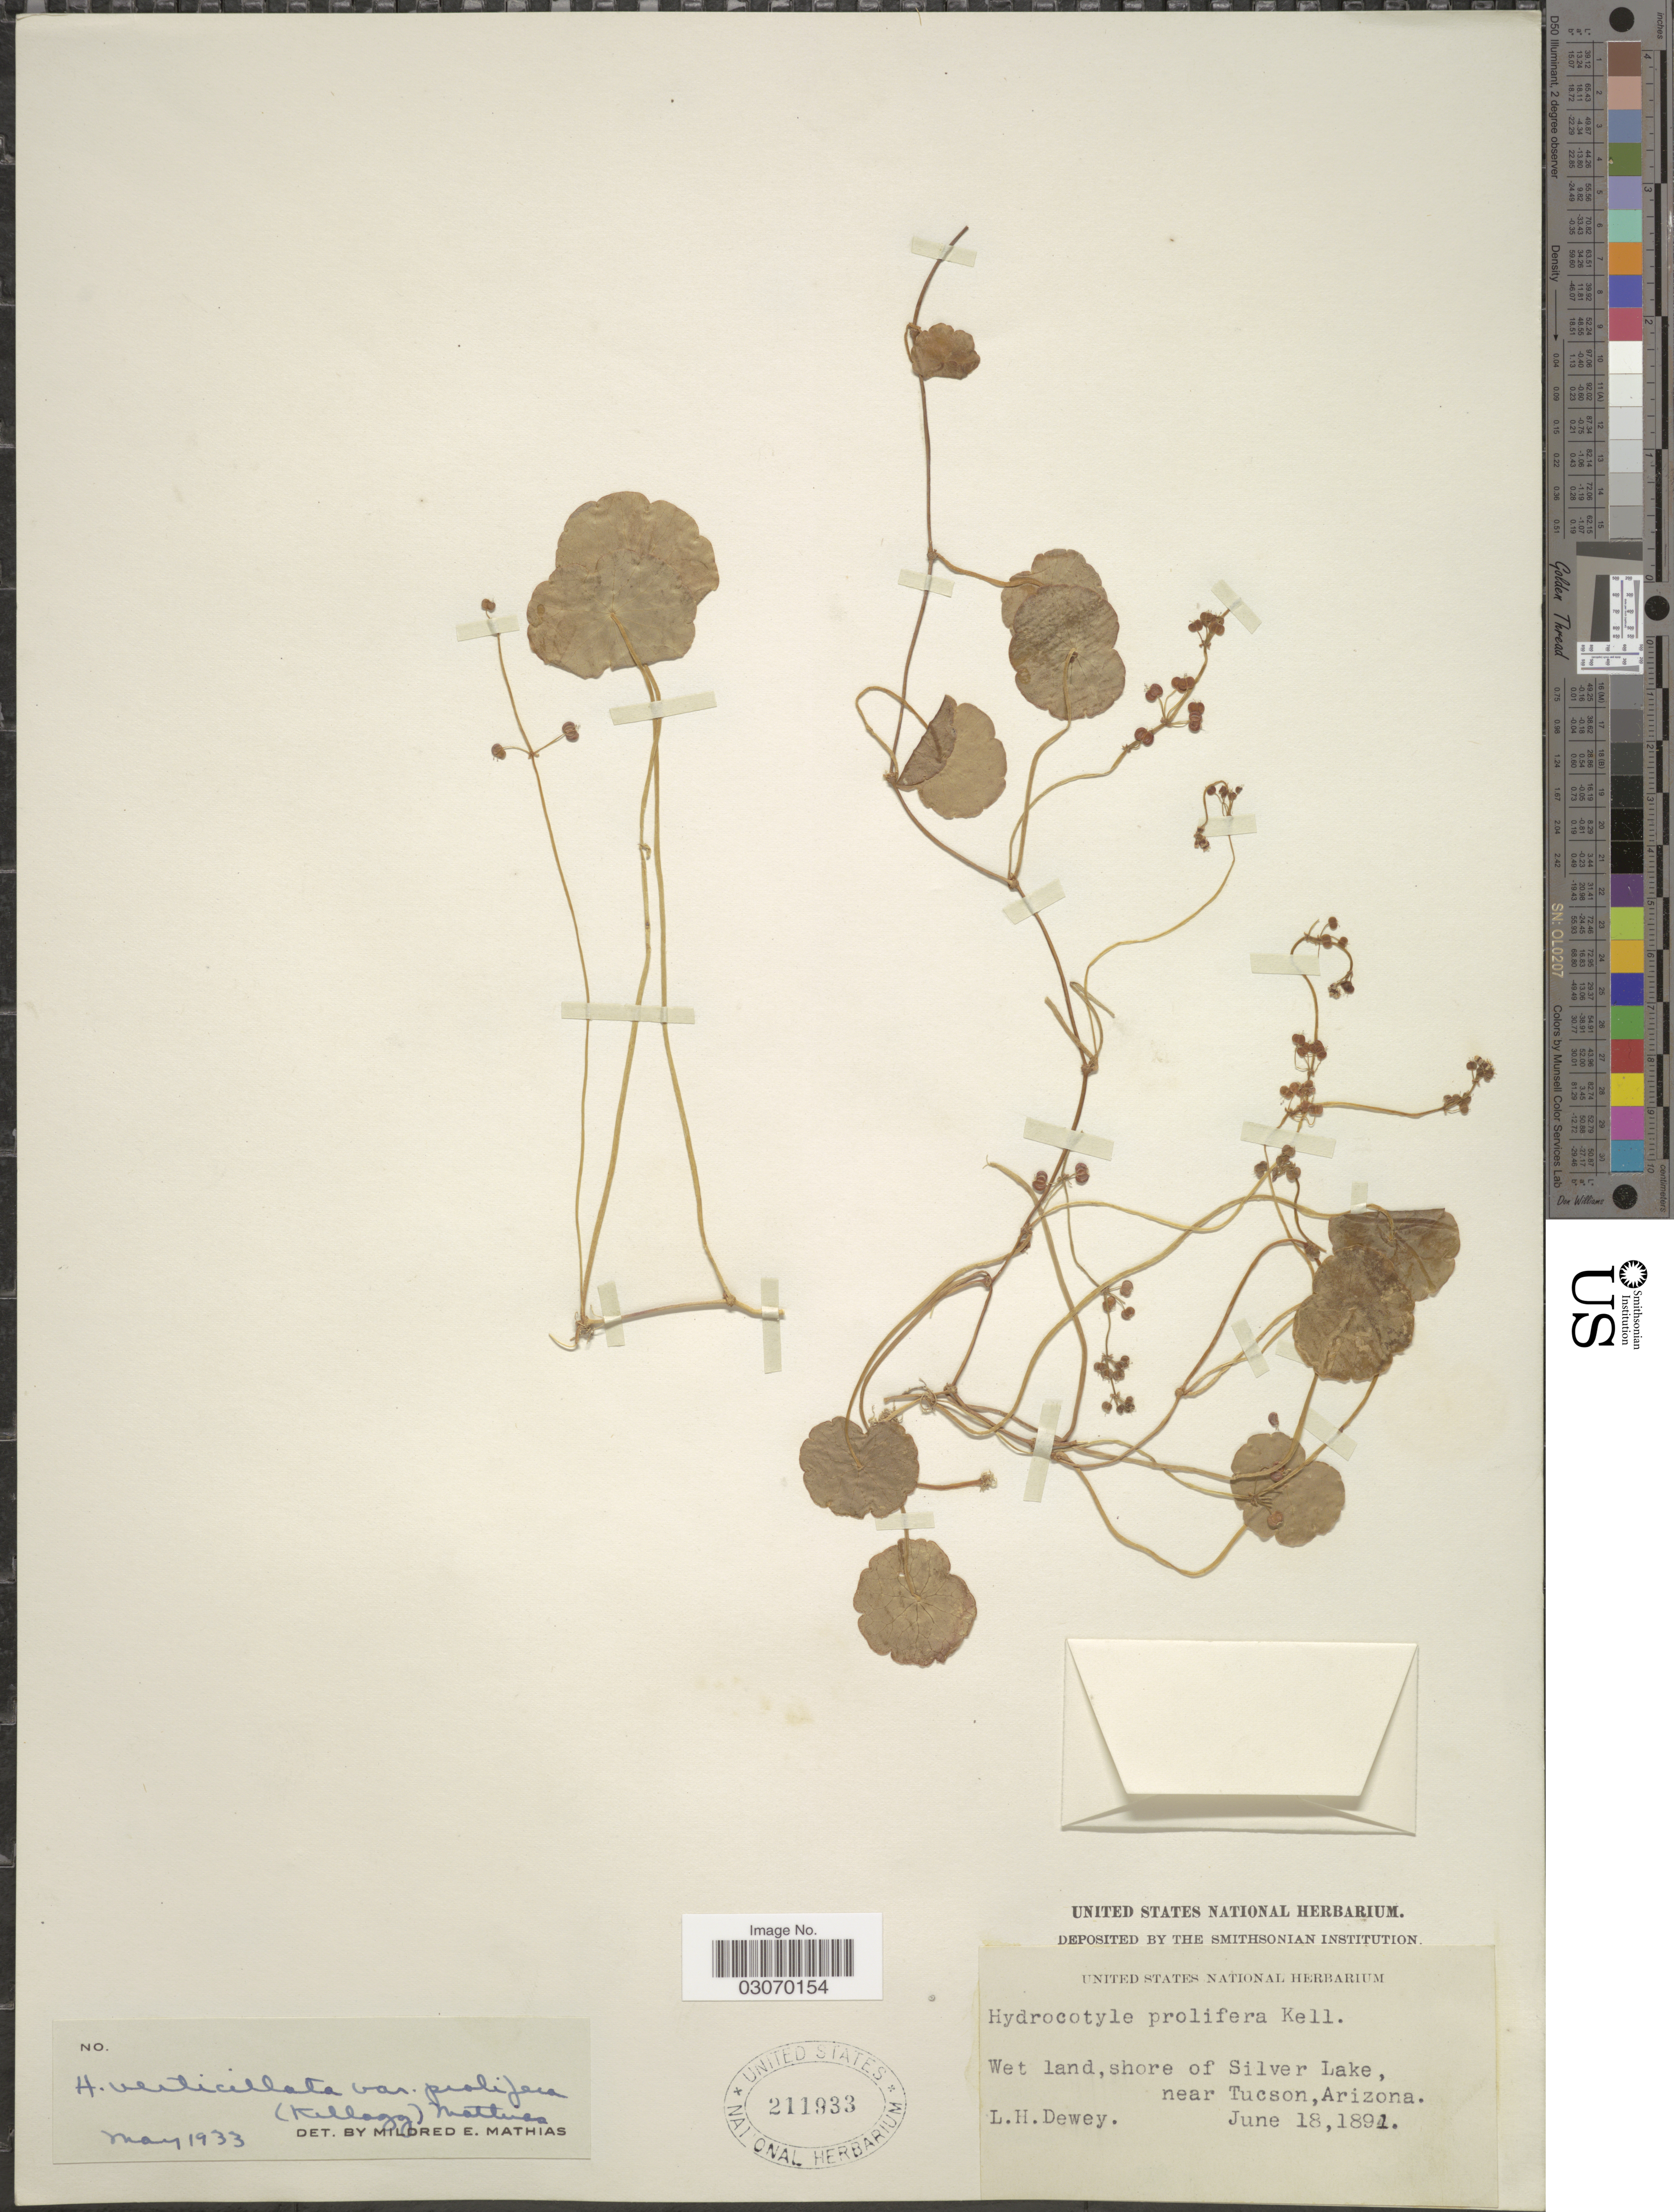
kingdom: Plantae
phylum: Tracheophyta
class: Magnoliopsida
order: Apiales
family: Araliaceae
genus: Hydrocotyle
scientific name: Hydrocotyle verticillata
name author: Thunb.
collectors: L. H. Dewey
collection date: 1891-06-18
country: United States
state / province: Arizona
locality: Wet land, shore of Silver Lake, near Tucson.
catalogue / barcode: US 211933